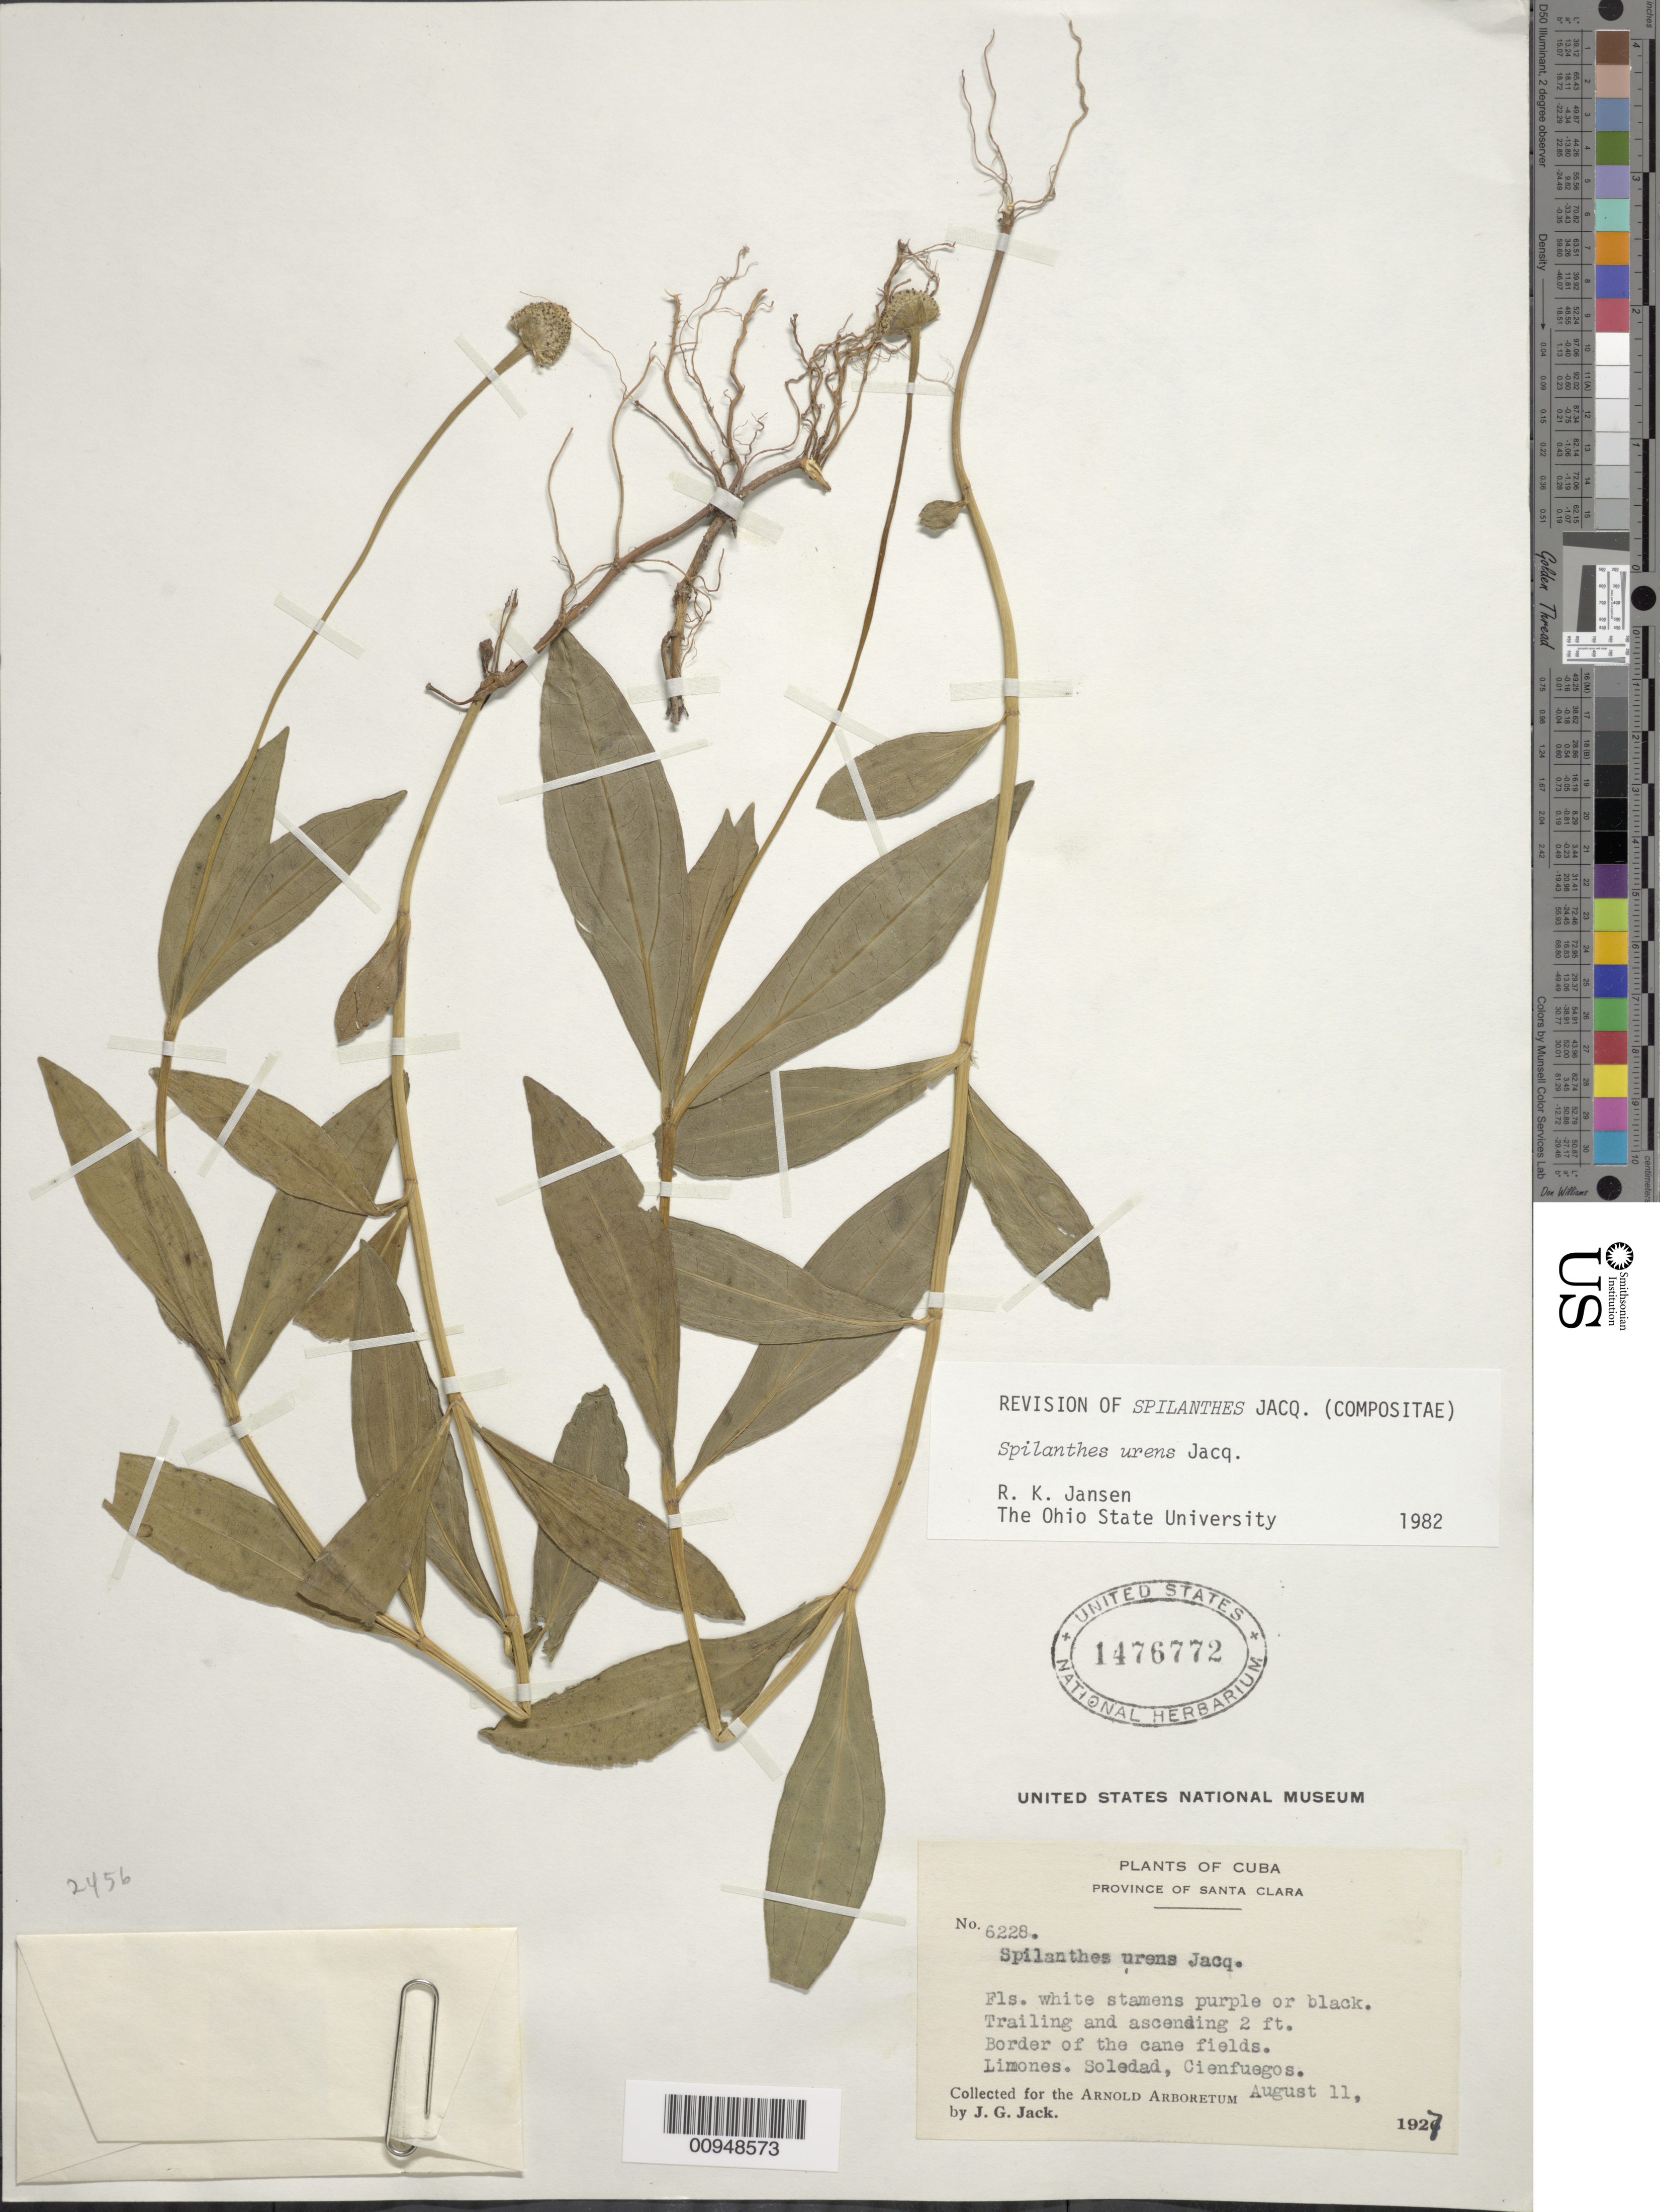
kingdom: Plantae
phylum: Tracheophyta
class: Magnoliopsida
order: Asterales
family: Asteraceae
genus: Spilanthes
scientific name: Spilanthes urens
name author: Jacq.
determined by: Jansen, R. K.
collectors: J. G. Jack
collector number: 6228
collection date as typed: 11 Aug 1927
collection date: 1927-08-11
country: Cuba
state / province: Cienfuegos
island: Cuba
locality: Border of cane fields, Limones, Soledad, Cienfuegos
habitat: Border of cane fields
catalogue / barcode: US 1476772